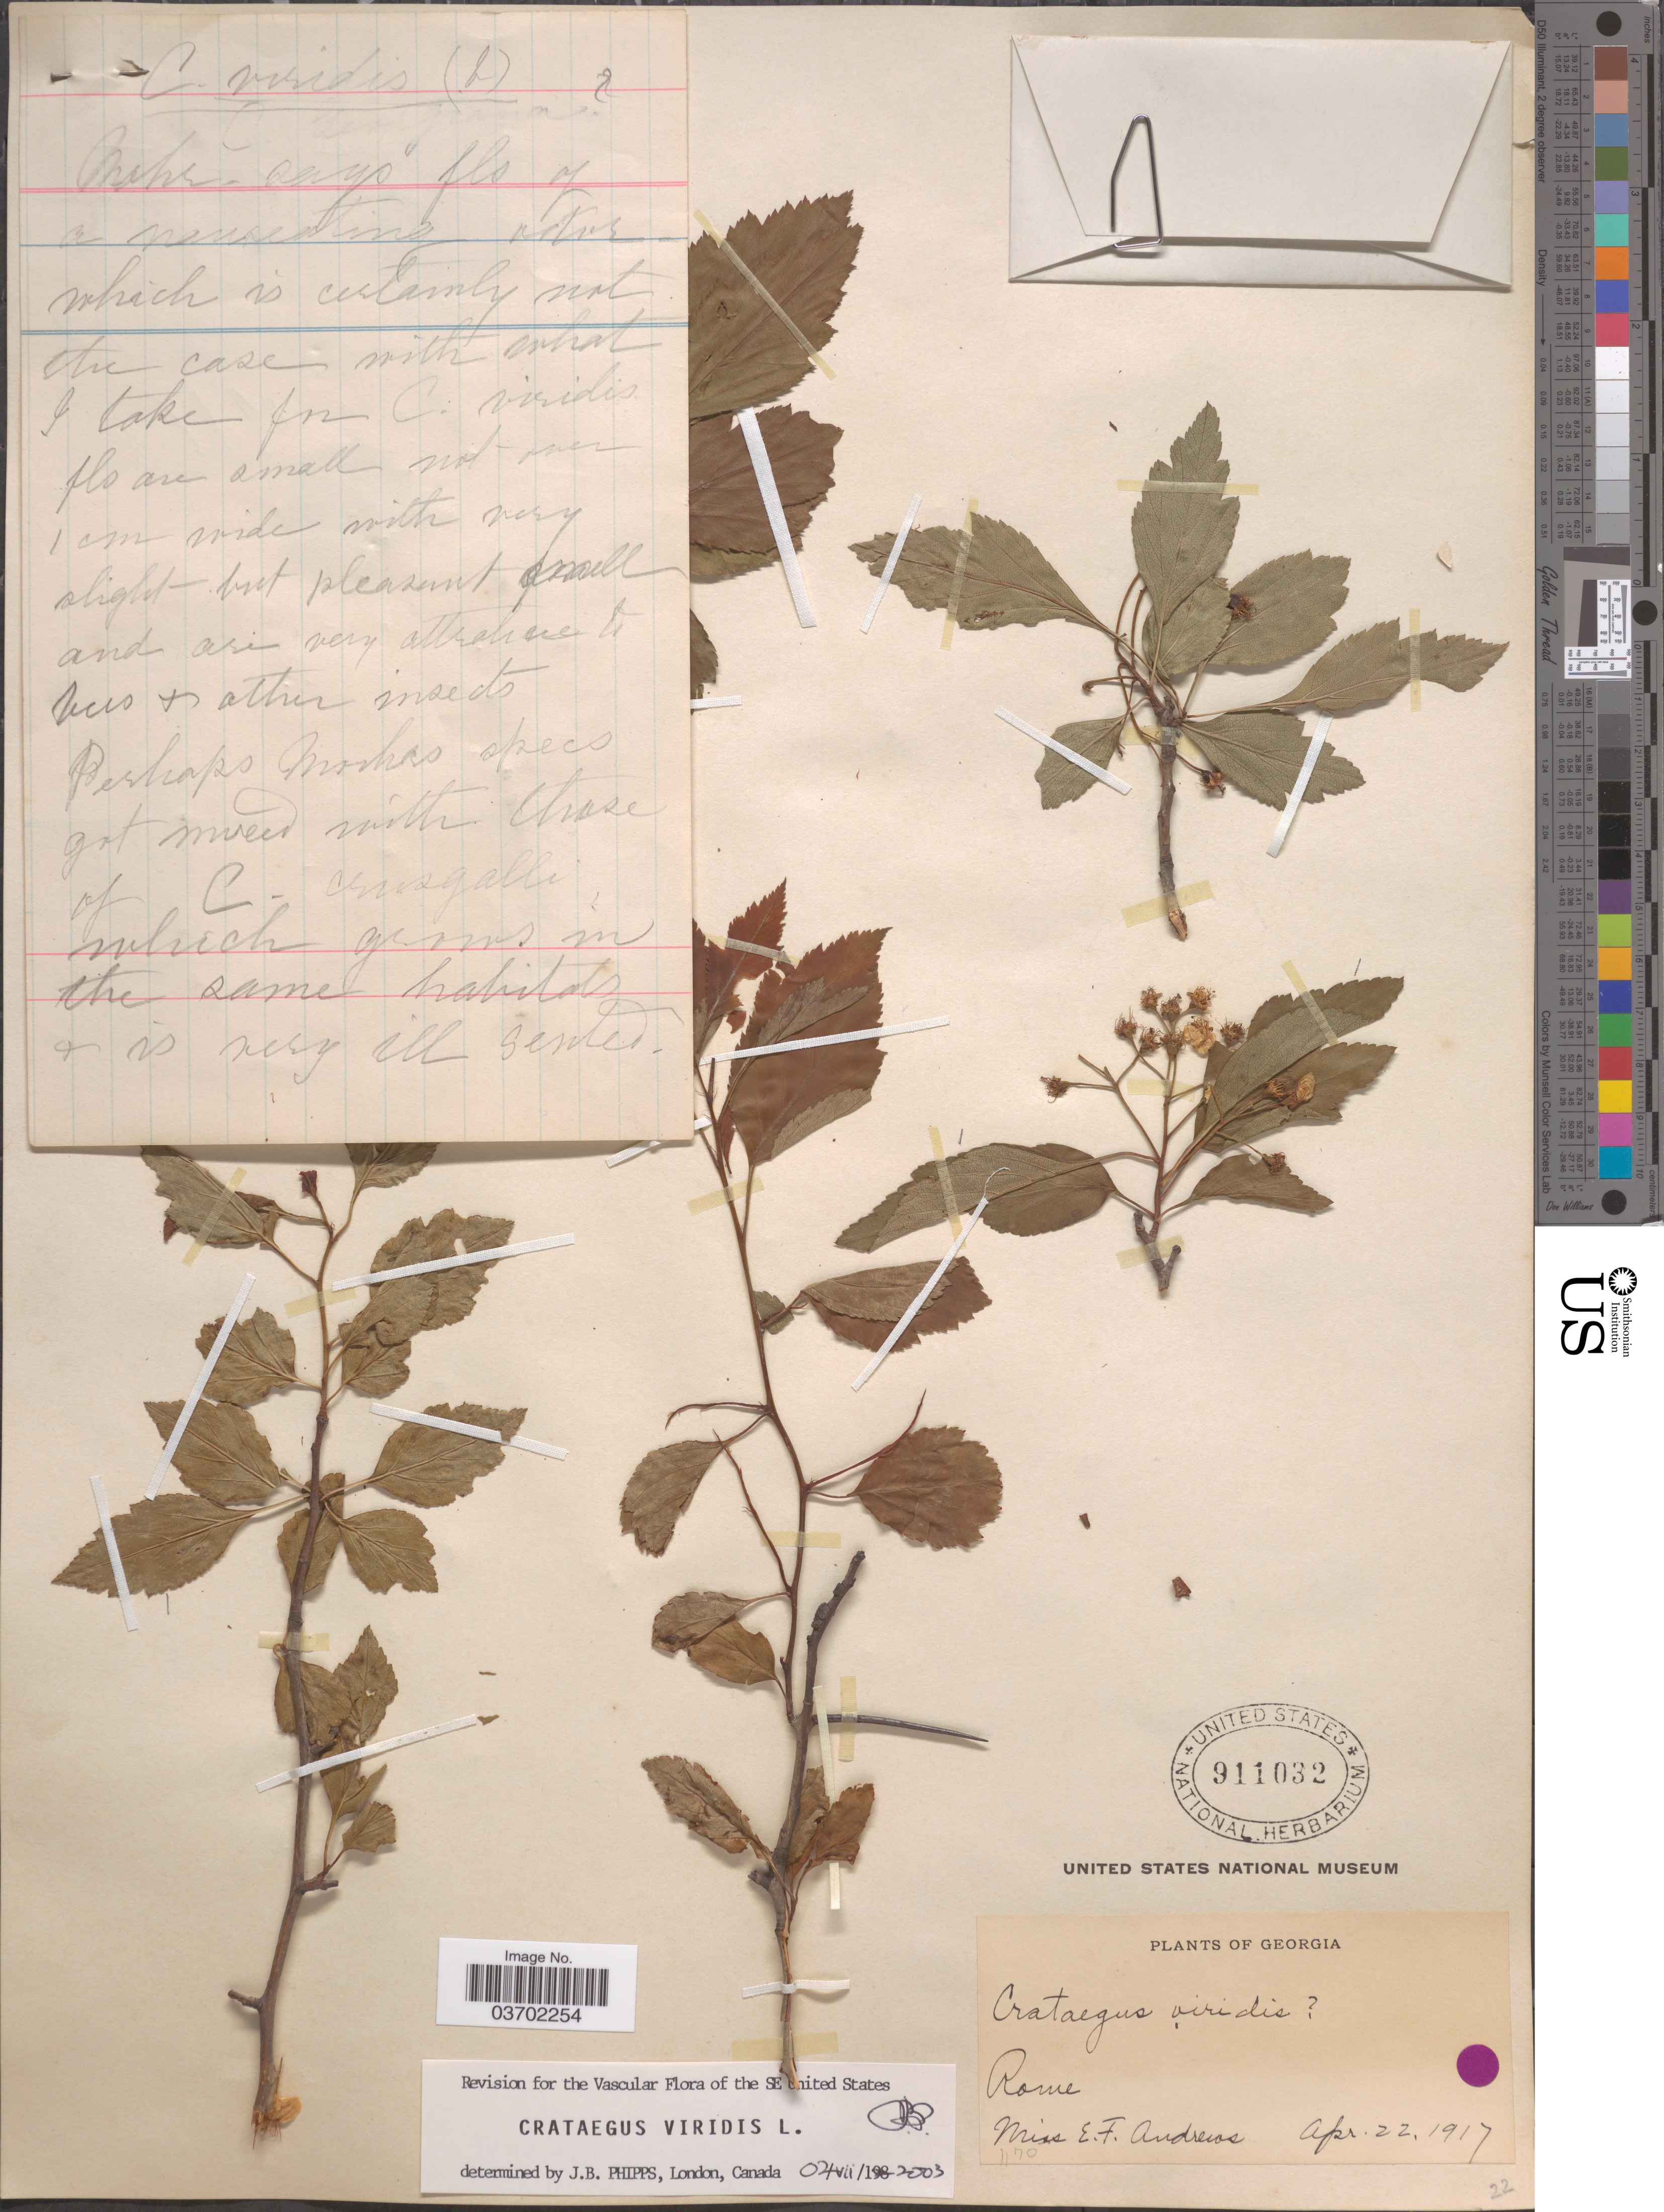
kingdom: Plantae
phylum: Tracheophyta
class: Magnoliopsida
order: Rosales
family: Rosaceae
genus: Crataegus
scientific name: Crataegus viridis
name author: L.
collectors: E. Andrews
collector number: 1170*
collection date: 1917-04-22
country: United States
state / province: Georgia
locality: Rome.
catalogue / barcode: US 911032